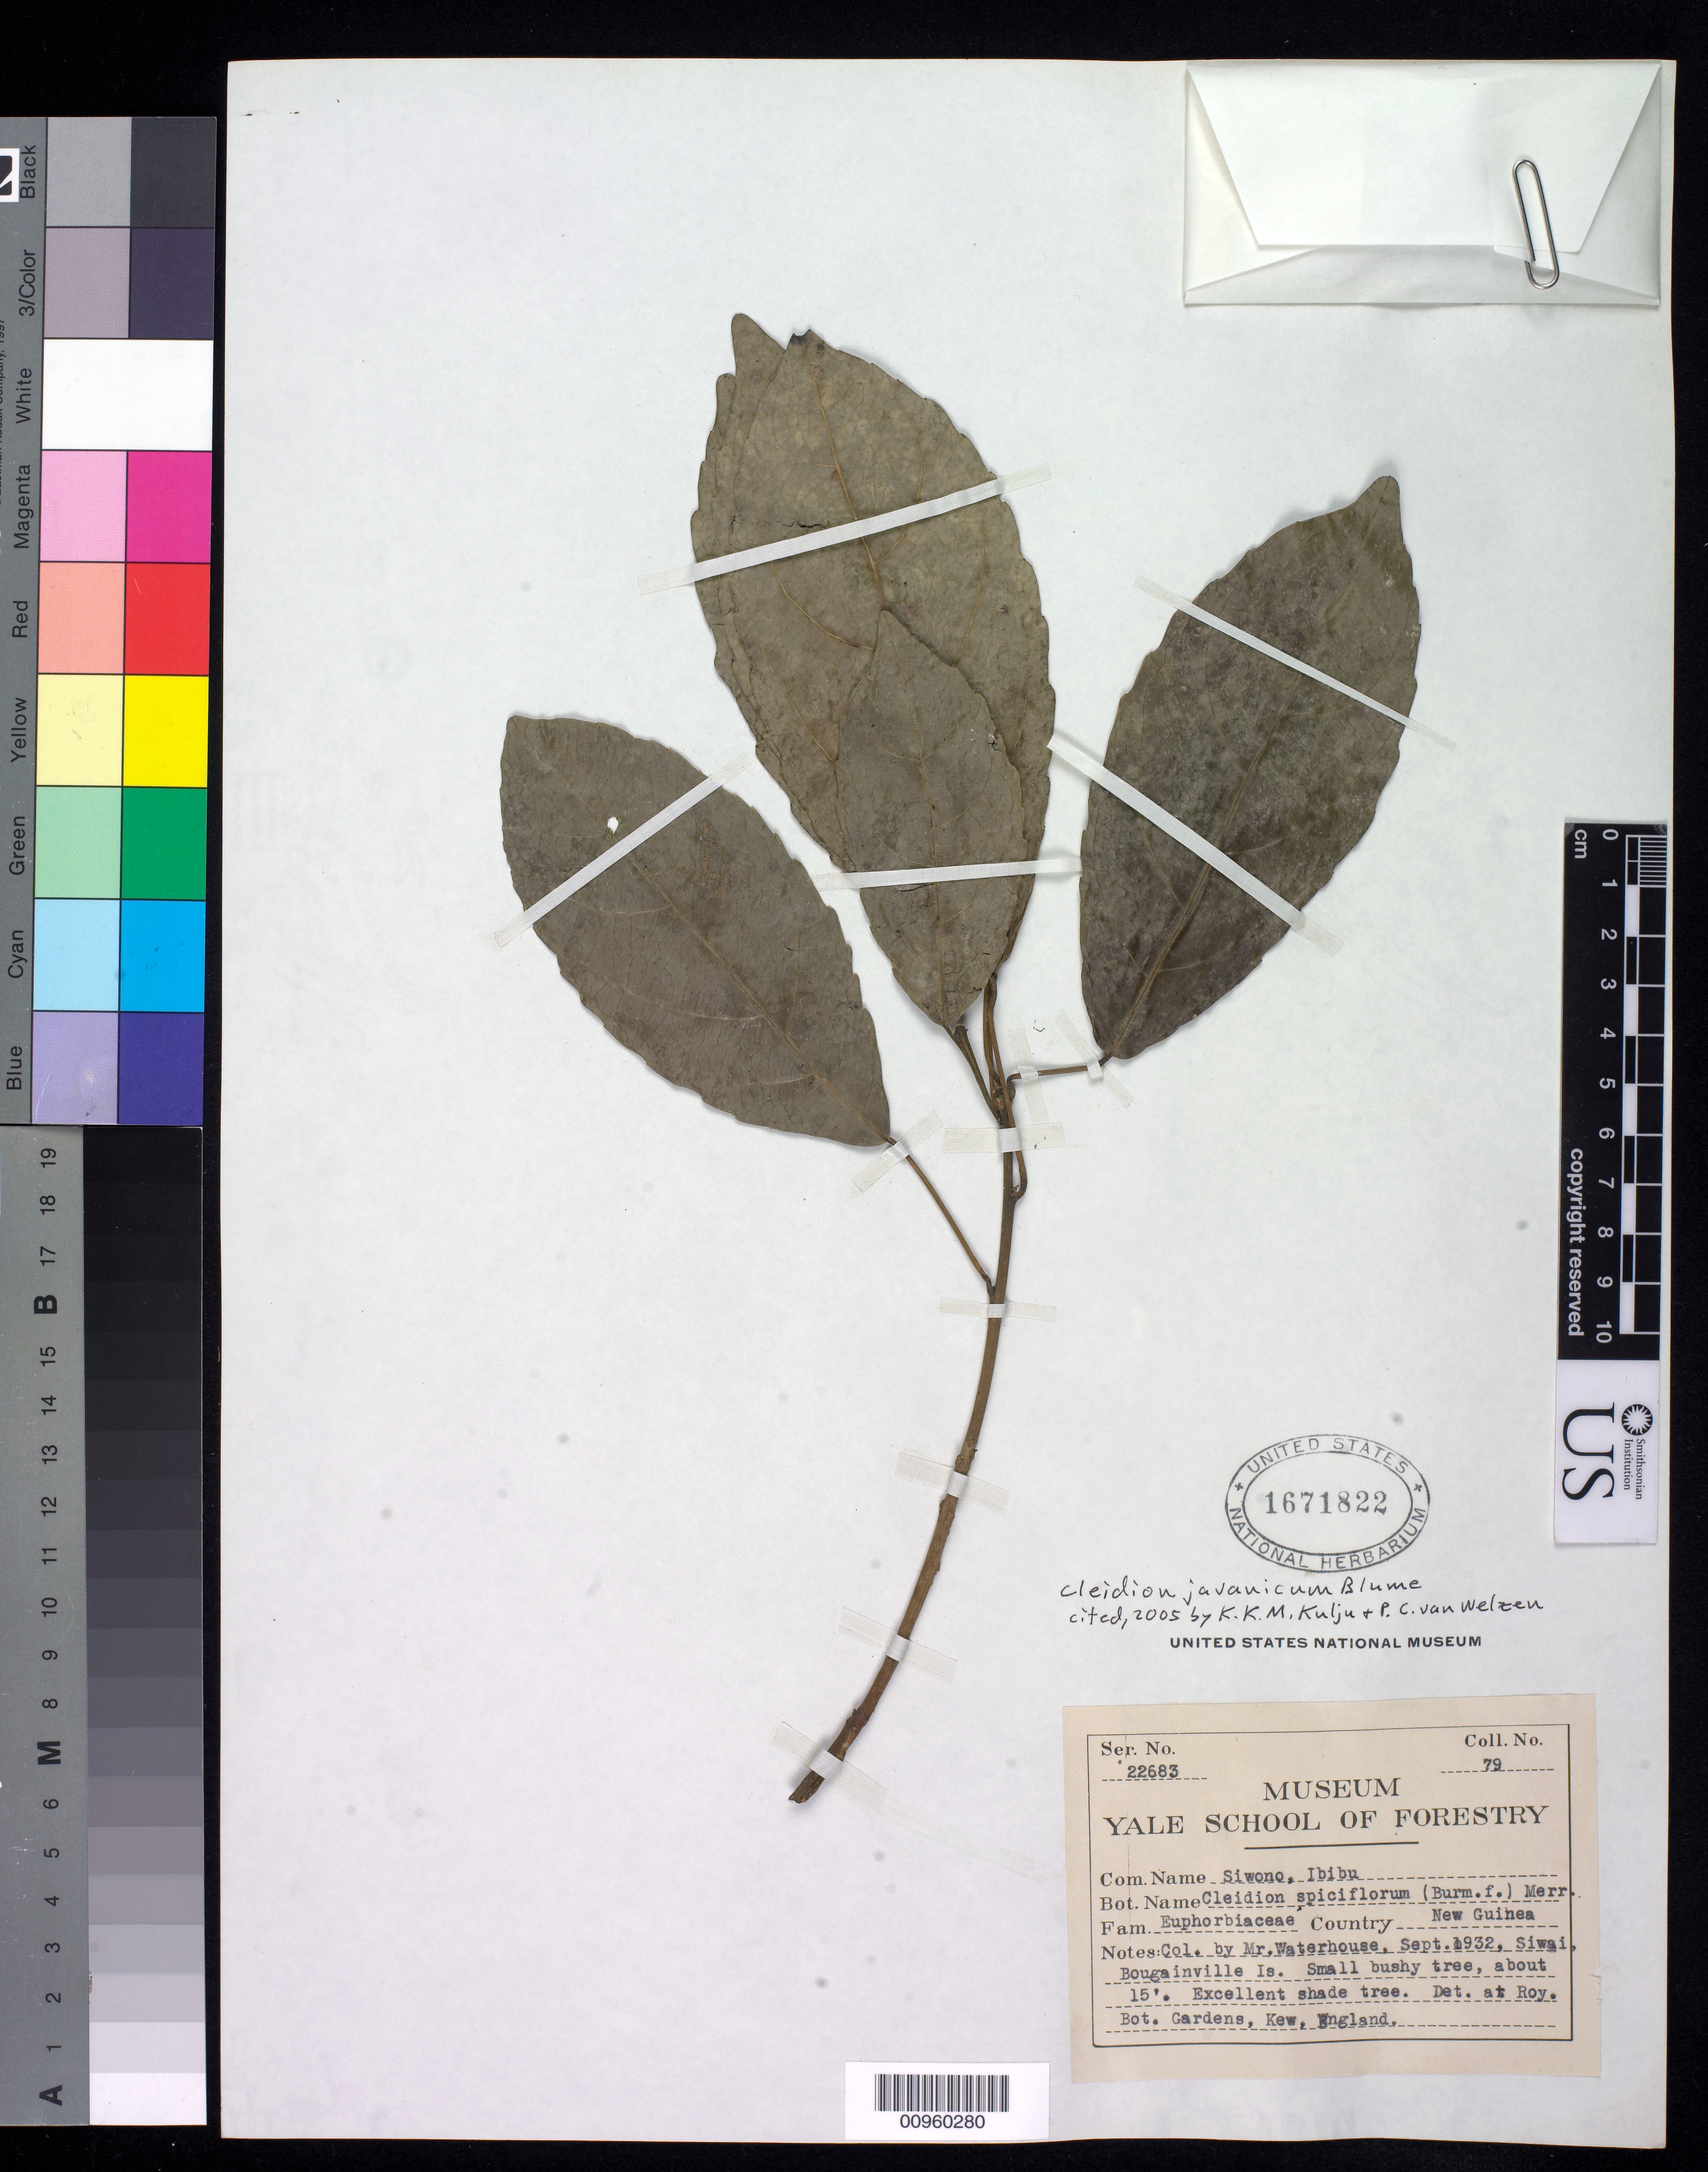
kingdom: Plantae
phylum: Tracheophyta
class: Magnoliopsida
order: Malpighiales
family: Euphorbiaceae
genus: Cleidion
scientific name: Cleidion javanicum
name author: Blume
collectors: J. Waterhouse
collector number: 79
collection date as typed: Sep 1932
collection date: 1932-09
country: Papua New Guinea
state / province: Bougainville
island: Bougainville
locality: Siwai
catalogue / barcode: US 1671822